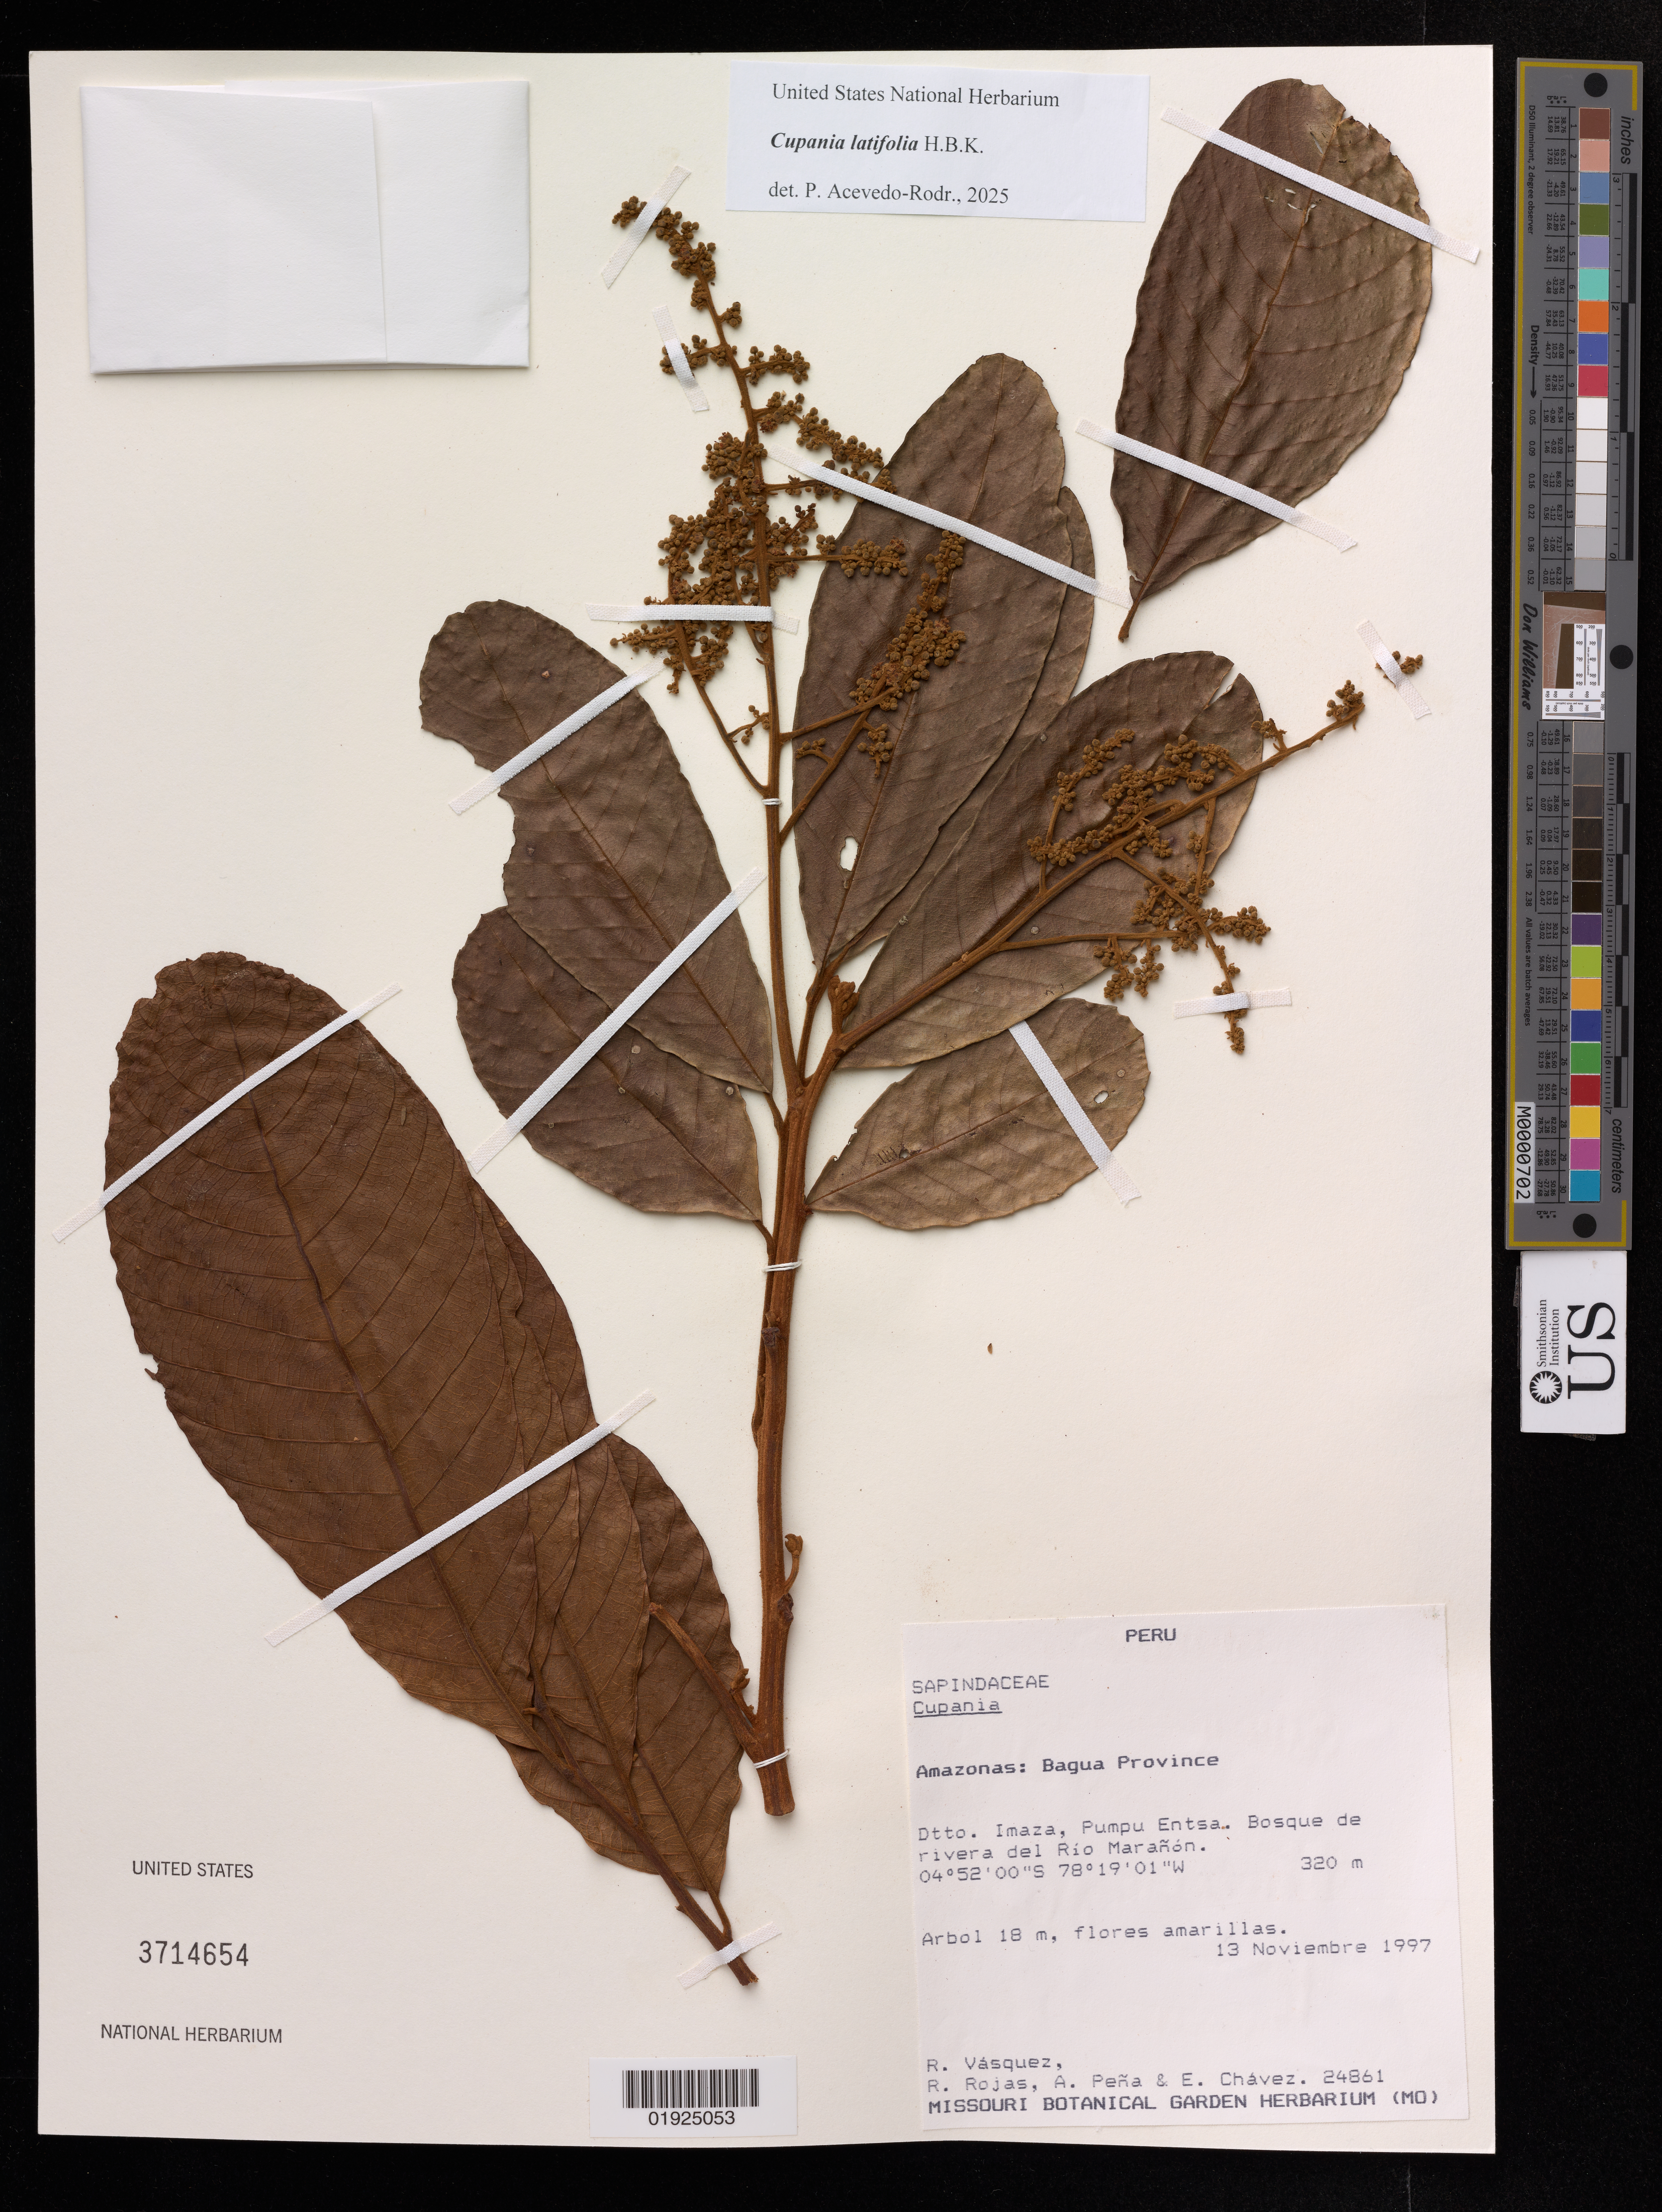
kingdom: Plantae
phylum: Tracheophyta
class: Magnoliopsida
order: Sapindales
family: Sapindaceae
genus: Cupania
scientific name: Cupania latifolia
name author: Kunth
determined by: Acevedo-Rodriguez, P., (US), Smithsonian Institution - National Museum of Natural History (UNITED STATES)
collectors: R. Vásquez M., R. Rojas, A. Pena & E. Chávez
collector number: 24861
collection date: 1997-11-13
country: Peru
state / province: Amazonas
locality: Bagua Province, Dtto. Imaza, Pumpu Entsa, Río Marañon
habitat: Bosque de rivera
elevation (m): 320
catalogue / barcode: US 3714654